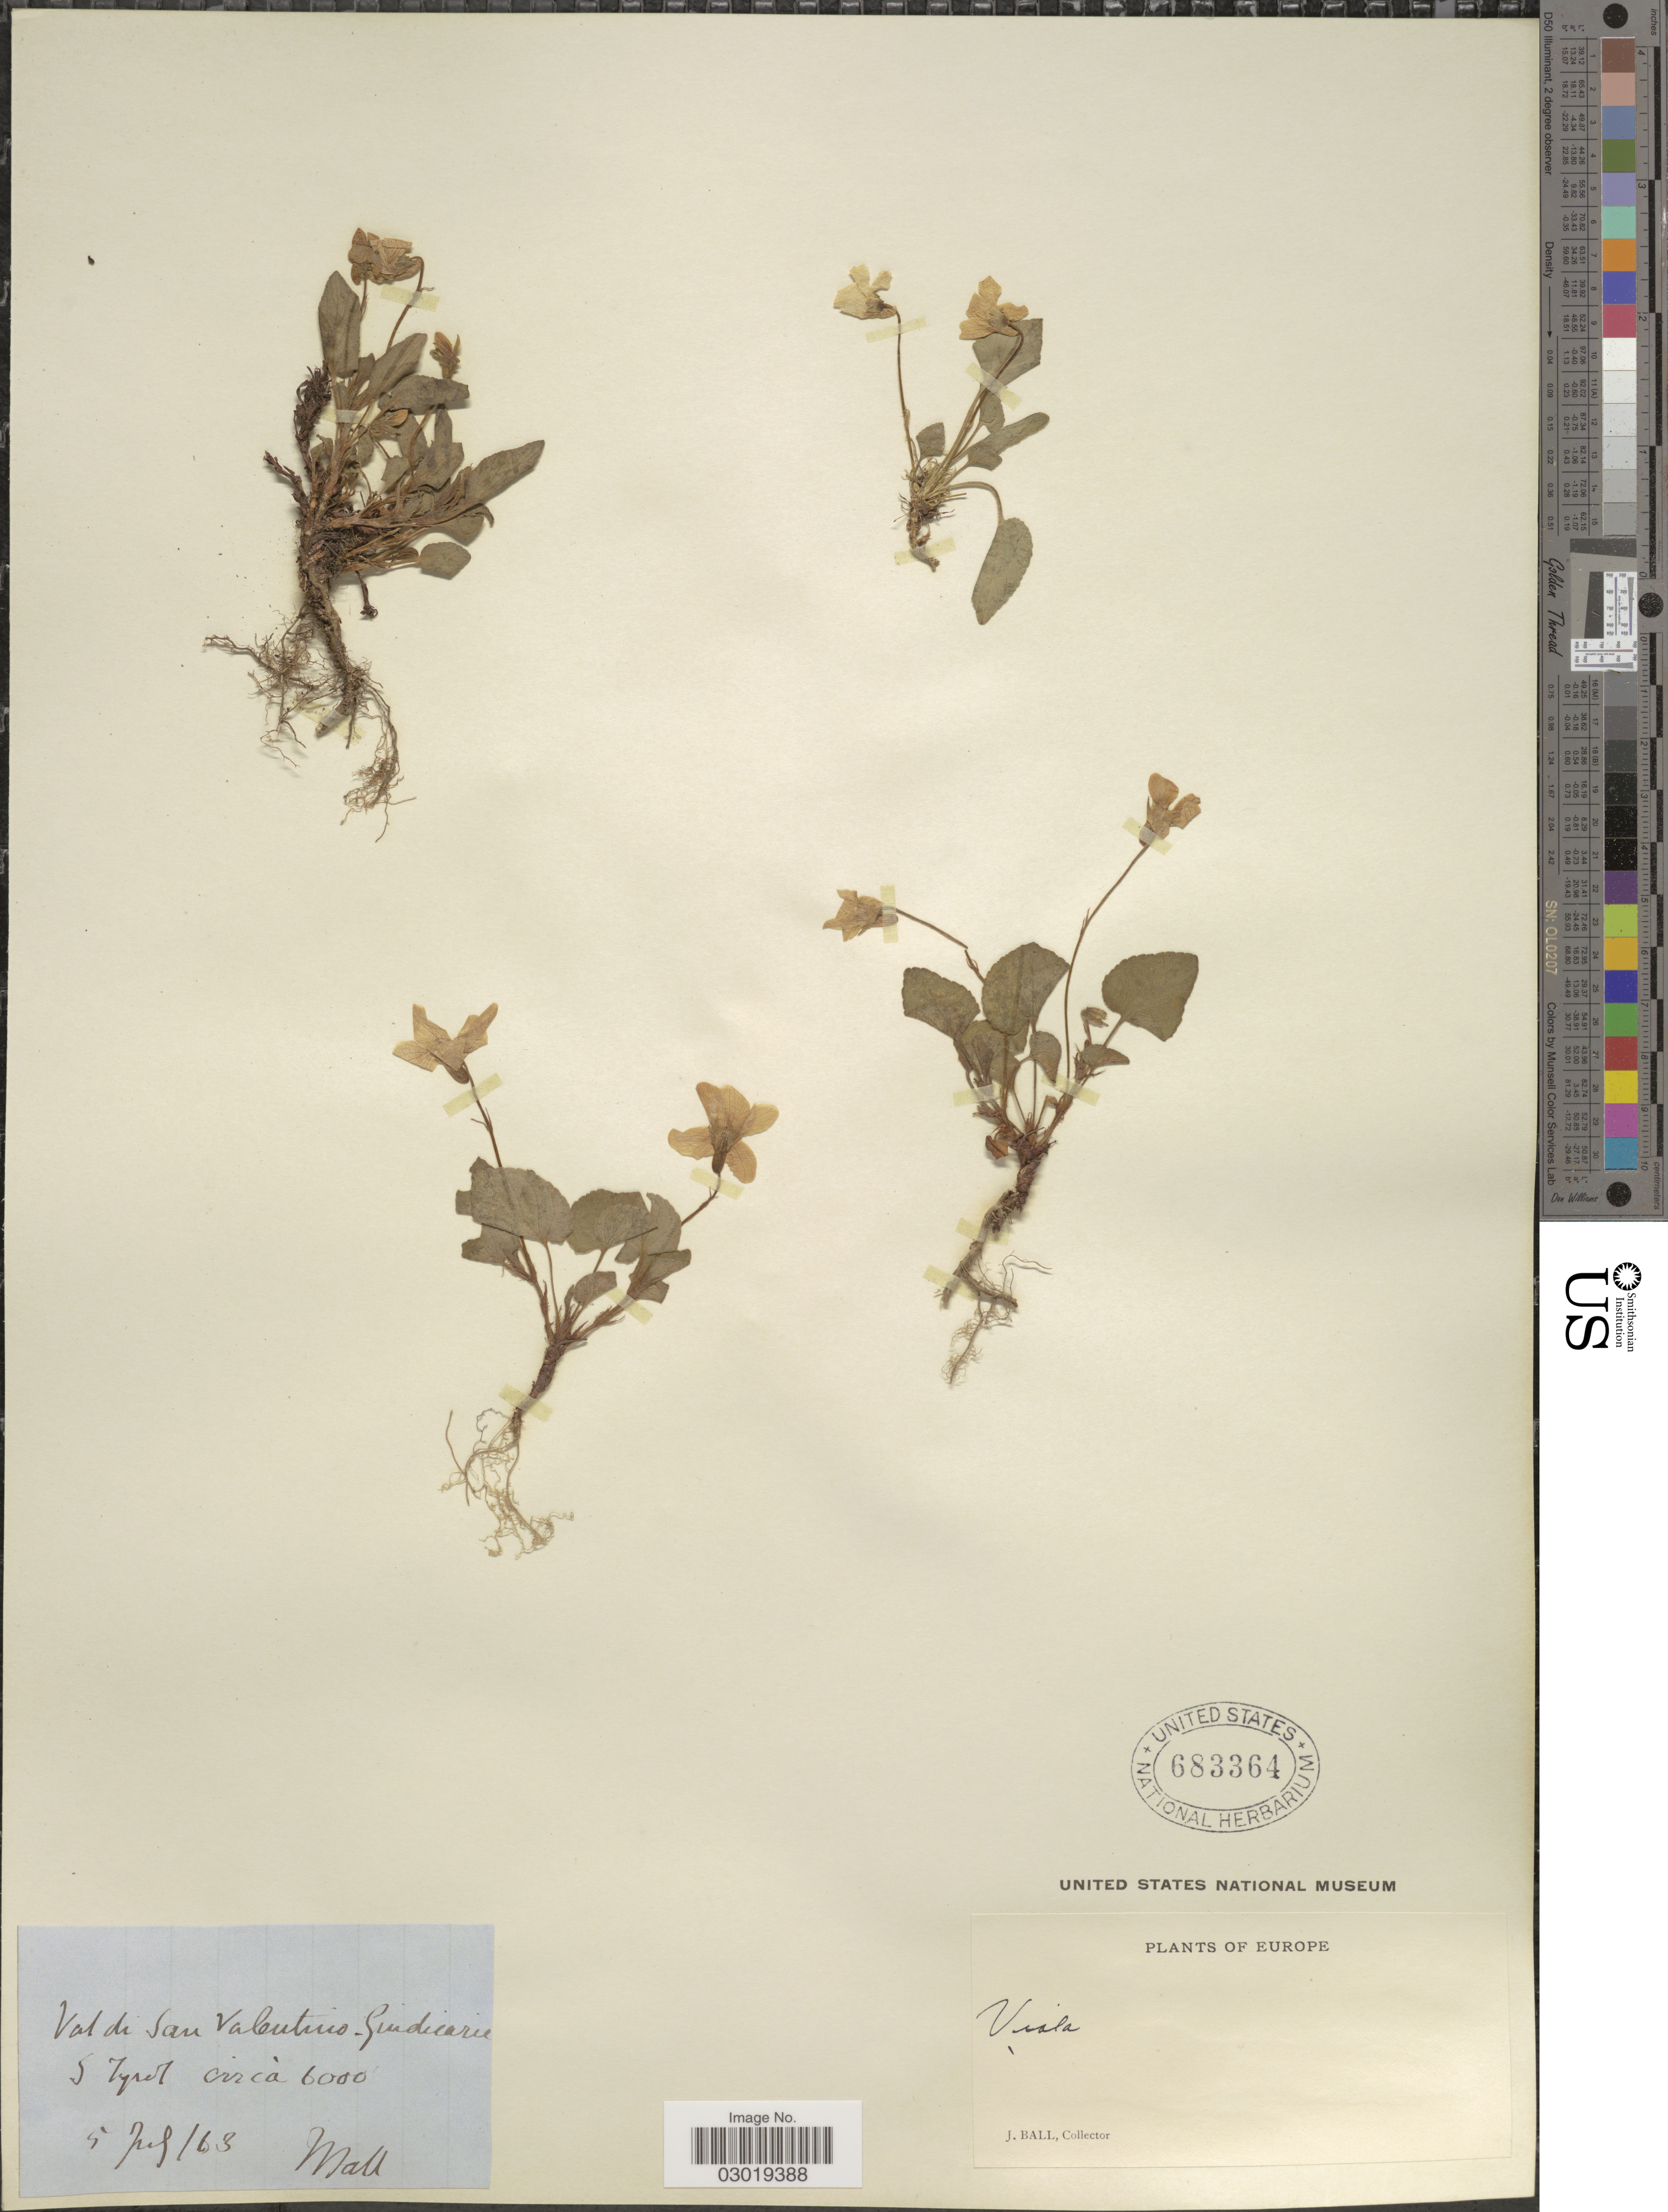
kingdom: Plantae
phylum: Tracheophyta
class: Magnoliopsida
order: Malpighiales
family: Violaceae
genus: Viola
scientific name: Viola sp.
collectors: J. Ball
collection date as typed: Transcribed d/m/y: 5/7/63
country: Italy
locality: Val de San Valentino - Giudicarie S. Tyrol.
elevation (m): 1829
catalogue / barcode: US 683364